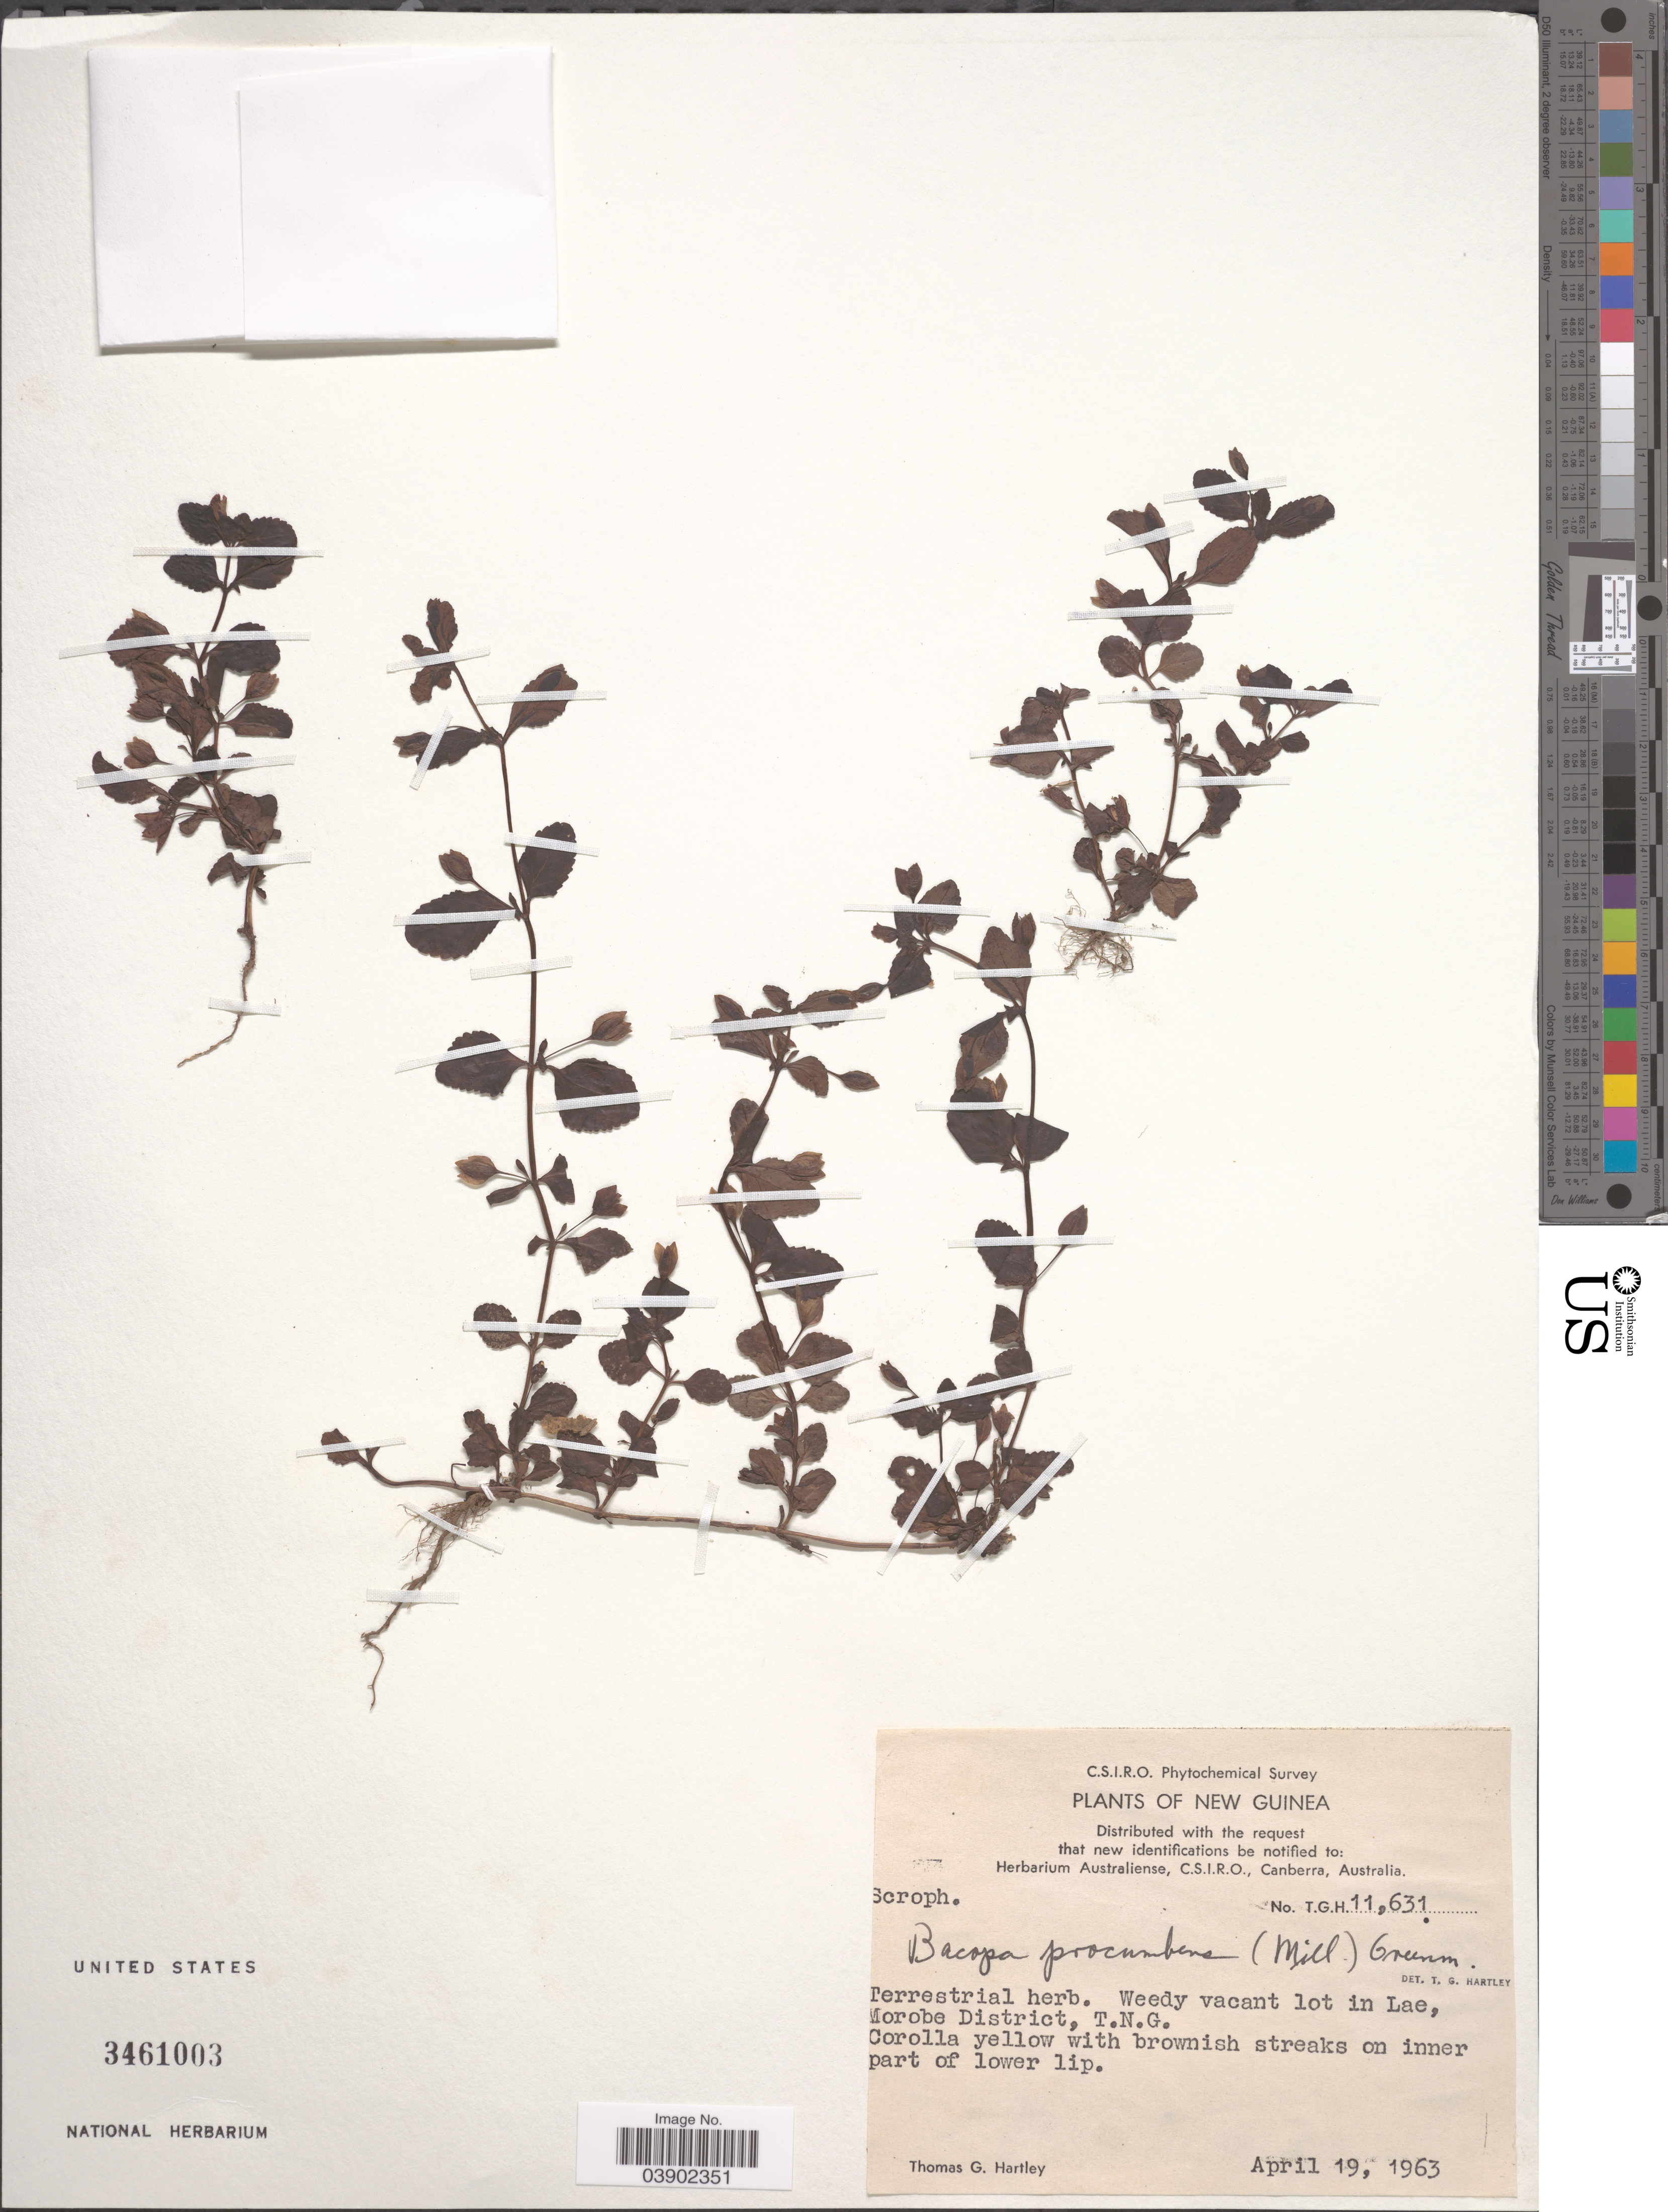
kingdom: Plantae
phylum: Tracheophyta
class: Magnoliopsida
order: Lamiales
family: Plantaginaceae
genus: Bacopa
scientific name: Bacopa procumbens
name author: (Mill.) Greenm.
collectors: T. G. Hartley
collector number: TGH11631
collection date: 1963-04-19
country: Papua New Guinea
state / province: Morobe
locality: New Guinea. In Lae, Morobe District, T. N. G.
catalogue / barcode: US 3461003